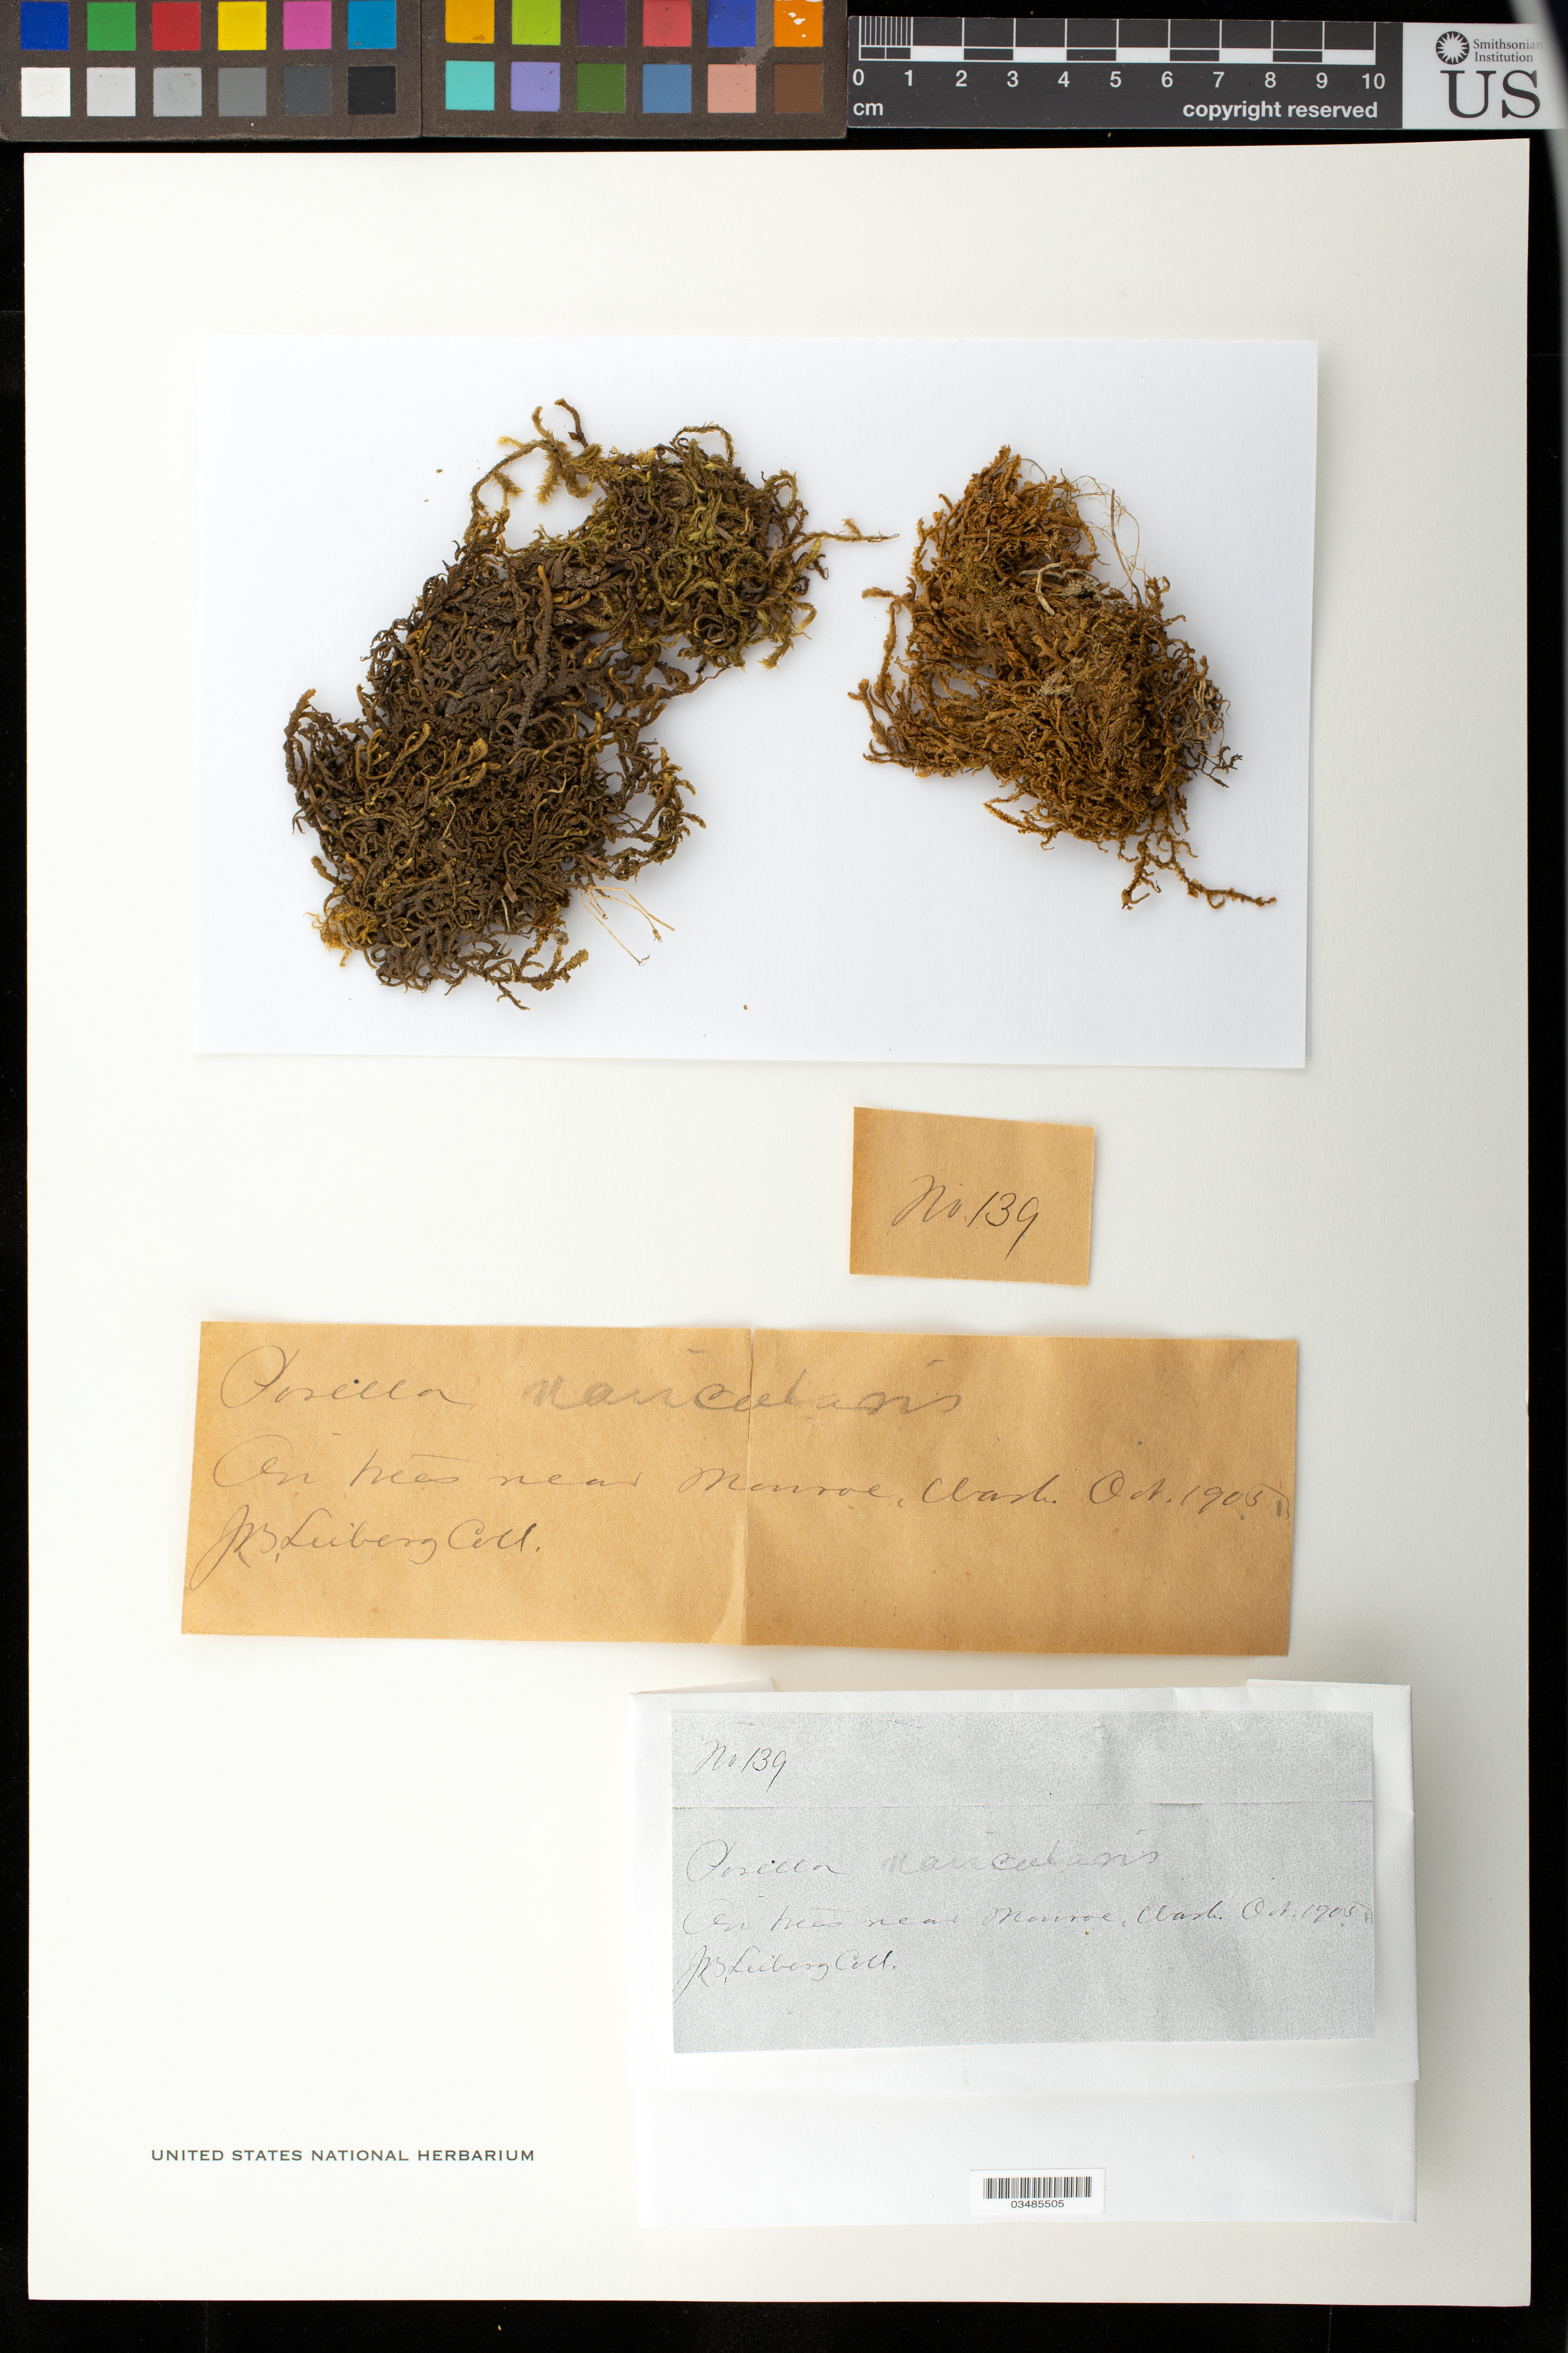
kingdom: Plantae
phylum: Marchantiophyta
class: Jungermanniopsida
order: Porellales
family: Porellaceae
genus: Porella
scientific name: Porella platyphylla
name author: (L.) Pfeiff.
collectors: J. B. Leiberg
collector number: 139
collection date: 1905-10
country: United States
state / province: Idaho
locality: Near Monroe